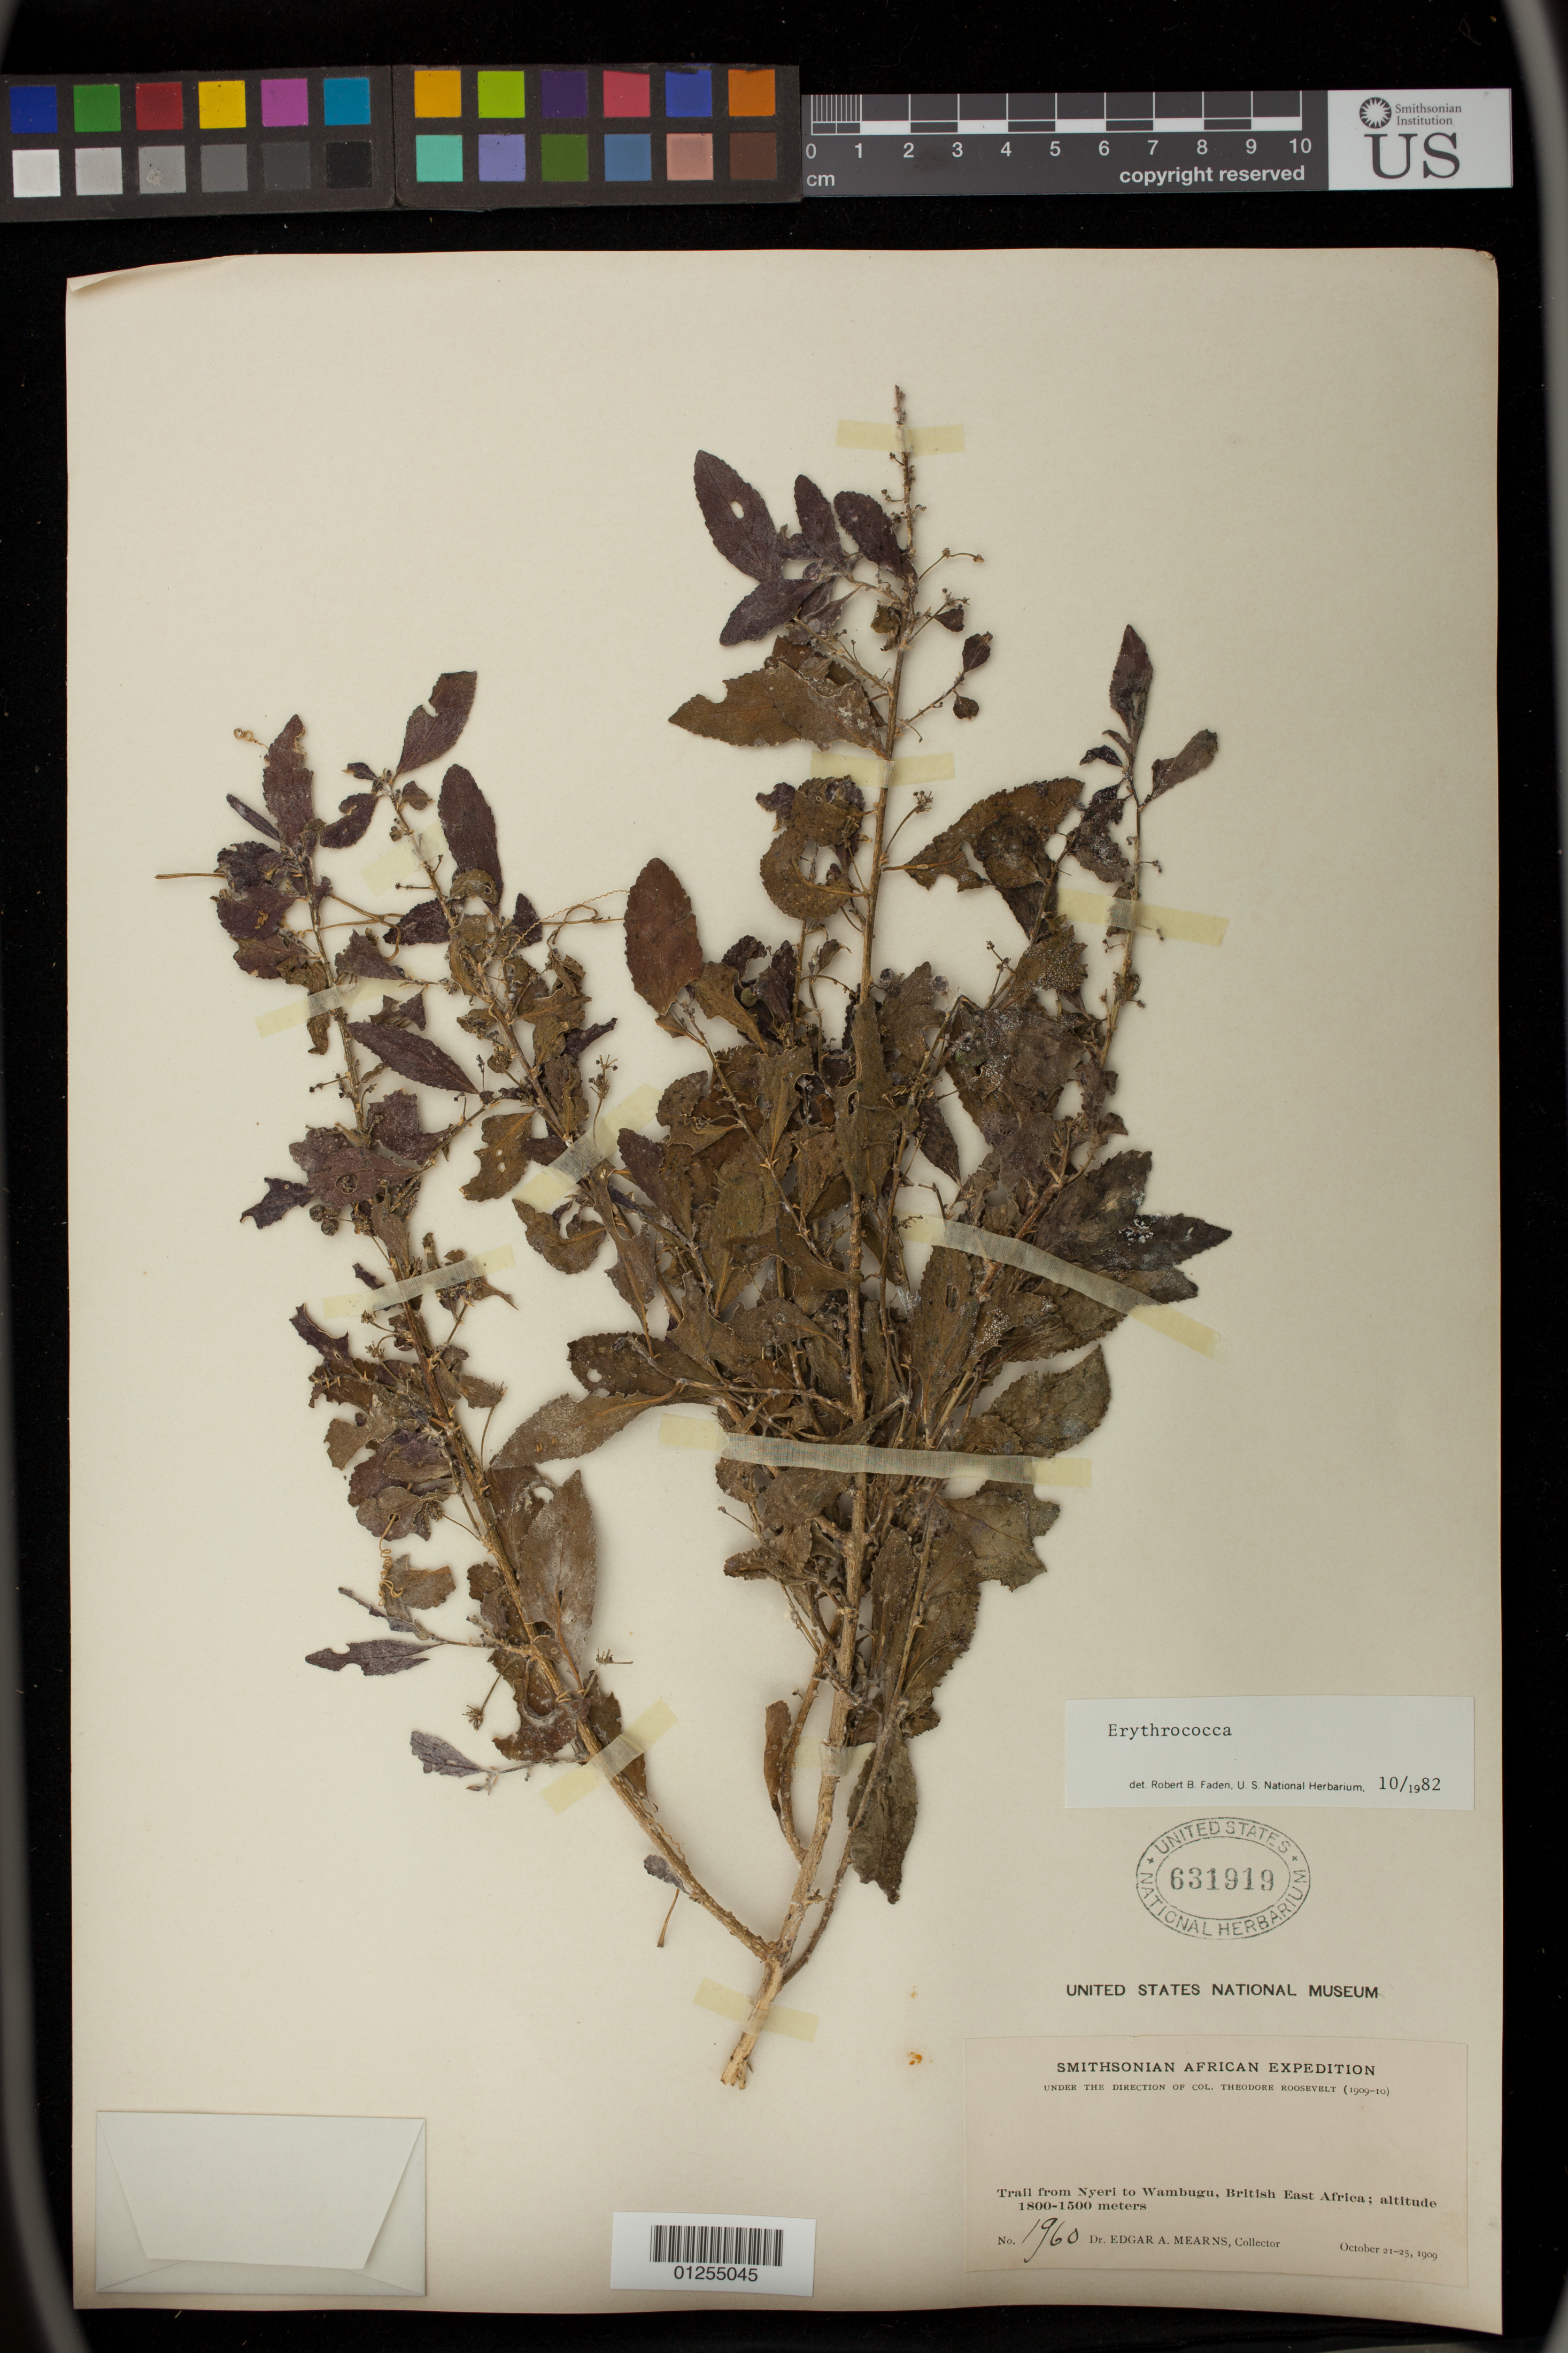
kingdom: Plantae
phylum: Tracheophyta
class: Magnoliopsida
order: Malpighiales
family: Euphorbiaceae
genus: Erythrococca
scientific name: Erythrococca sp.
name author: Benth.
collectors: E. A. Mearns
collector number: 1960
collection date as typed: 21 Oct 1909 to 25 Oct 1909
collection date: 1909-10-21/1909-10-25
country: Kenya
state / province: Nyeri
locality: Trail from Nyeri to Wambugu, British East Africa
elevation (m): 1500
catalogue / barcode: US 631919